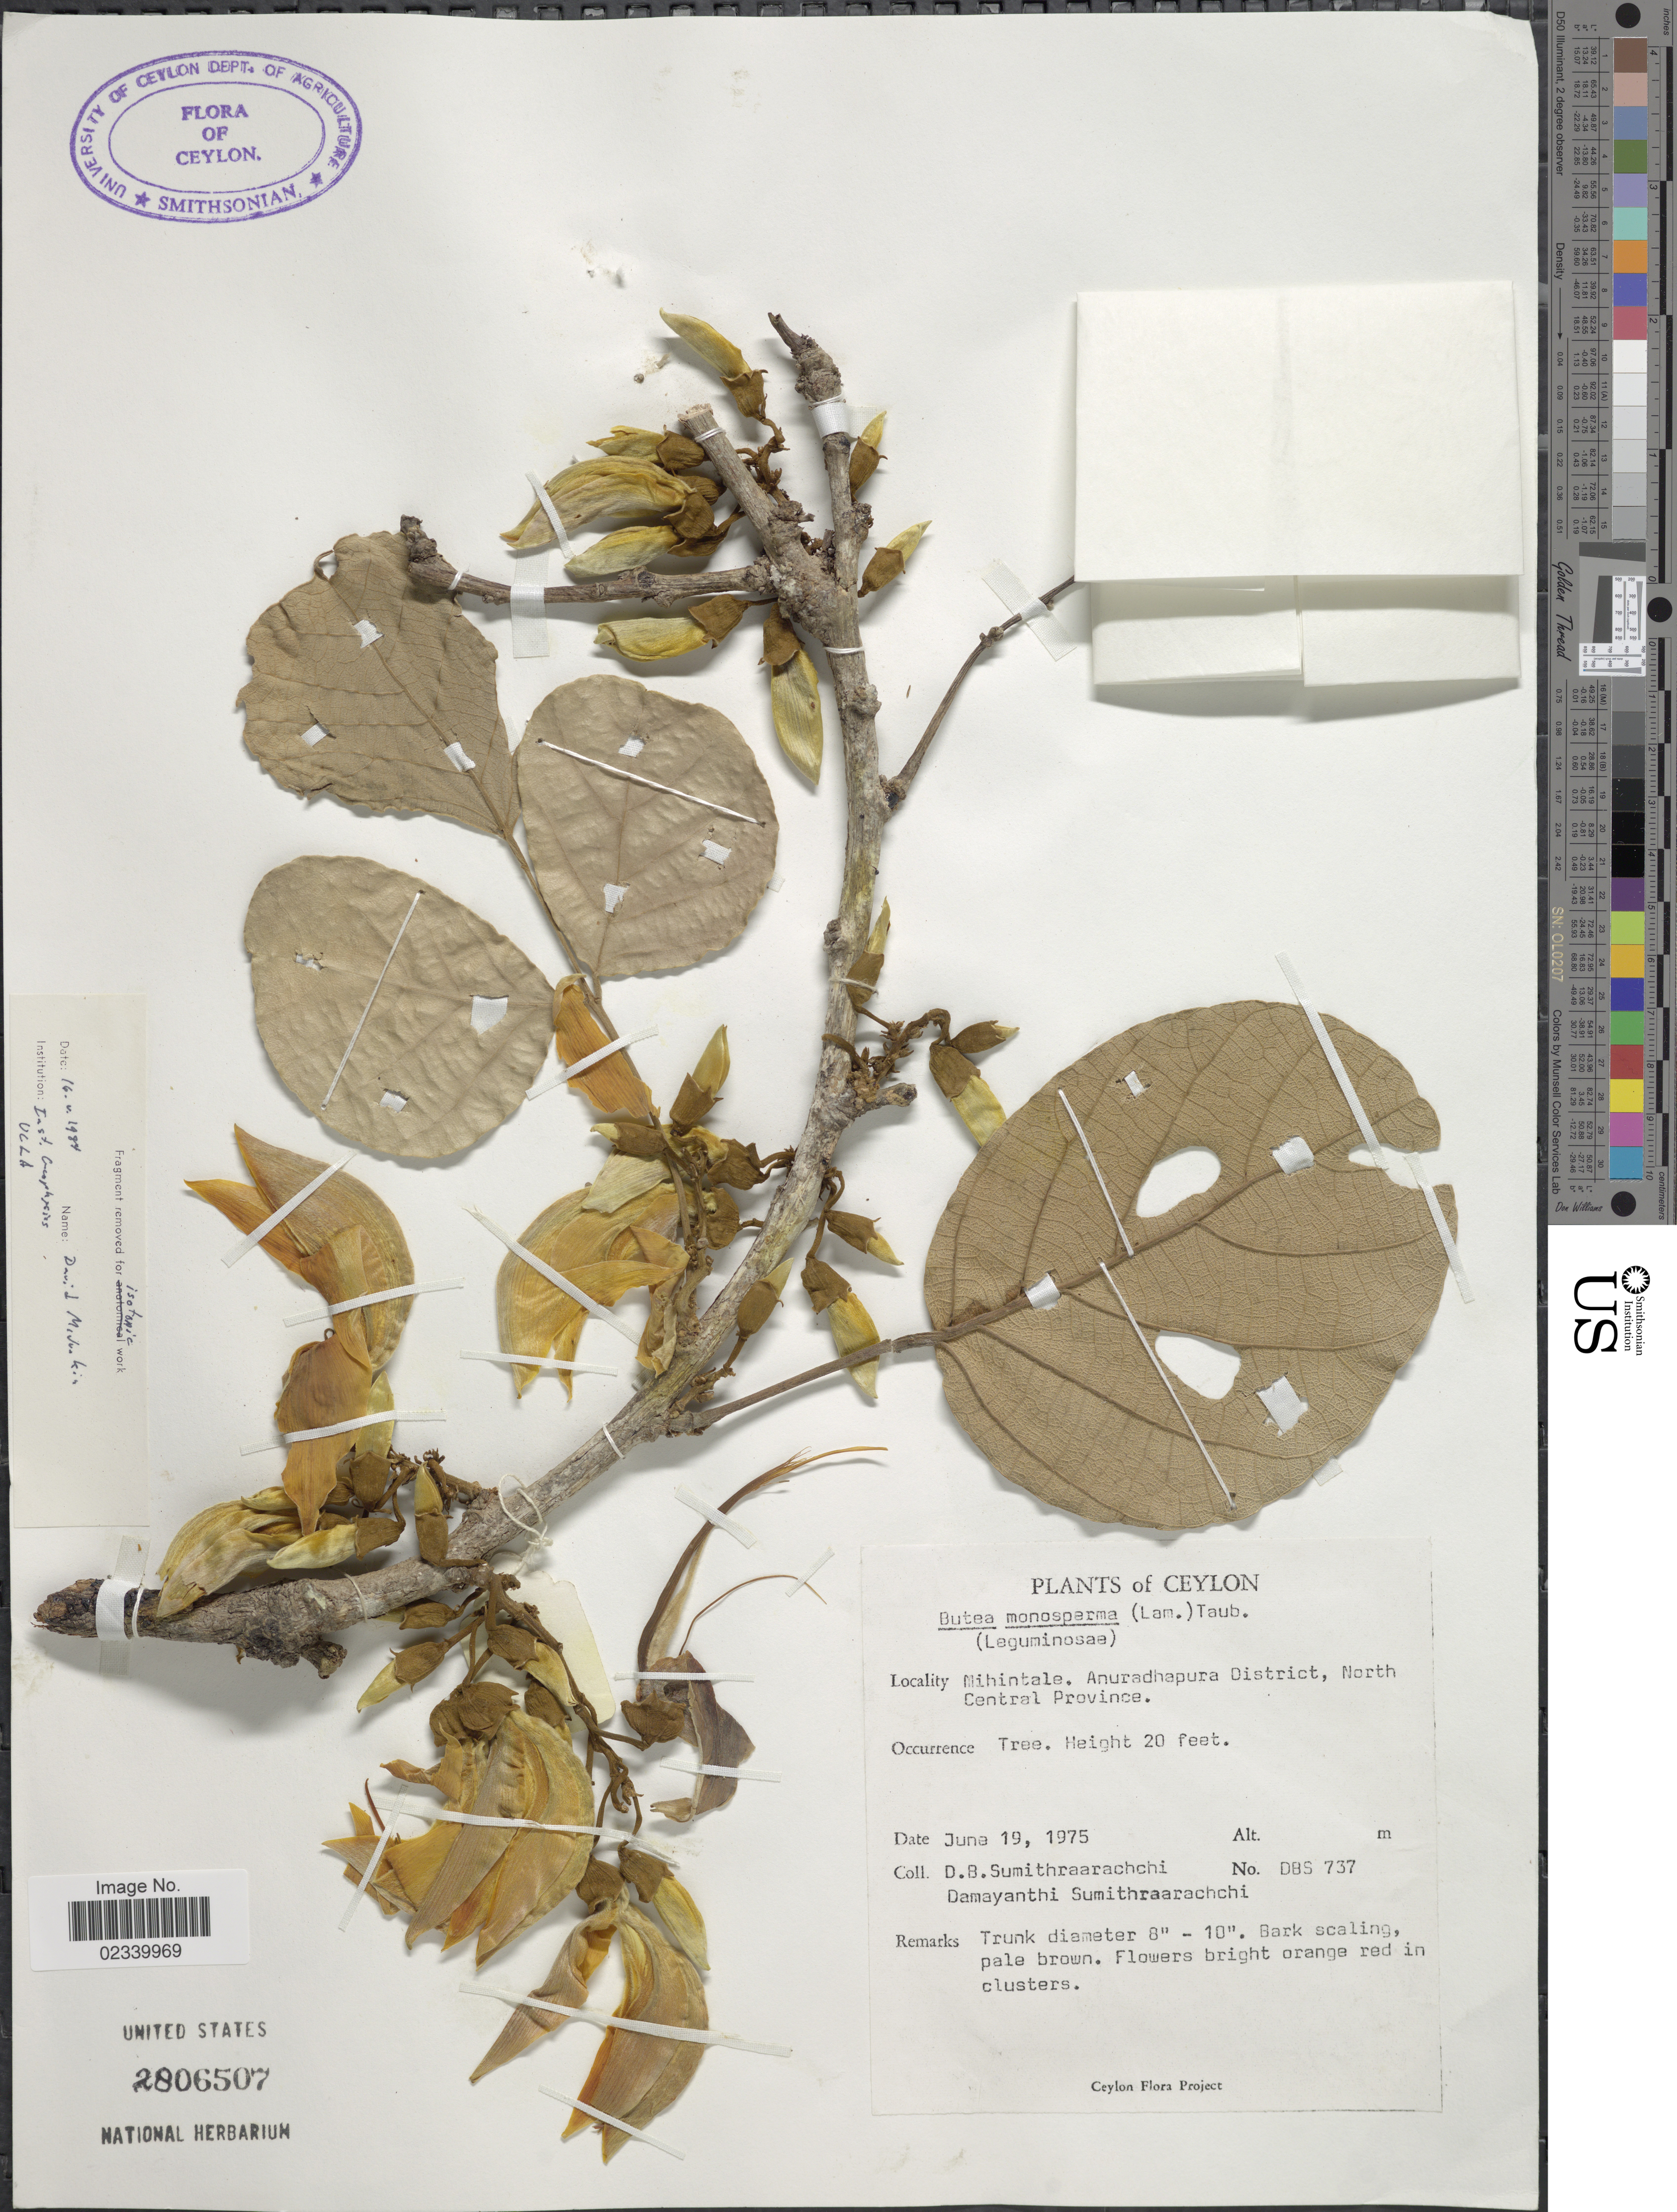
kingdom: Plantae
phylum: Tracheophyta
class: Magnoliopsida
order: Fabales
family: Fabaceae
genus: Butea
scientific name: Butea monosperma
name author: (Lam.) Taub.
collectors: D. B. Sumithraarachchi & D. Sumithraarachchi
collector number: DBS 737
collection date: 1975-06-19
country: Sri Lanka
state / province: North Central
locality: Ceylon, Mihintale, Anuradhapura District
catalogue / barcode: US 2806507